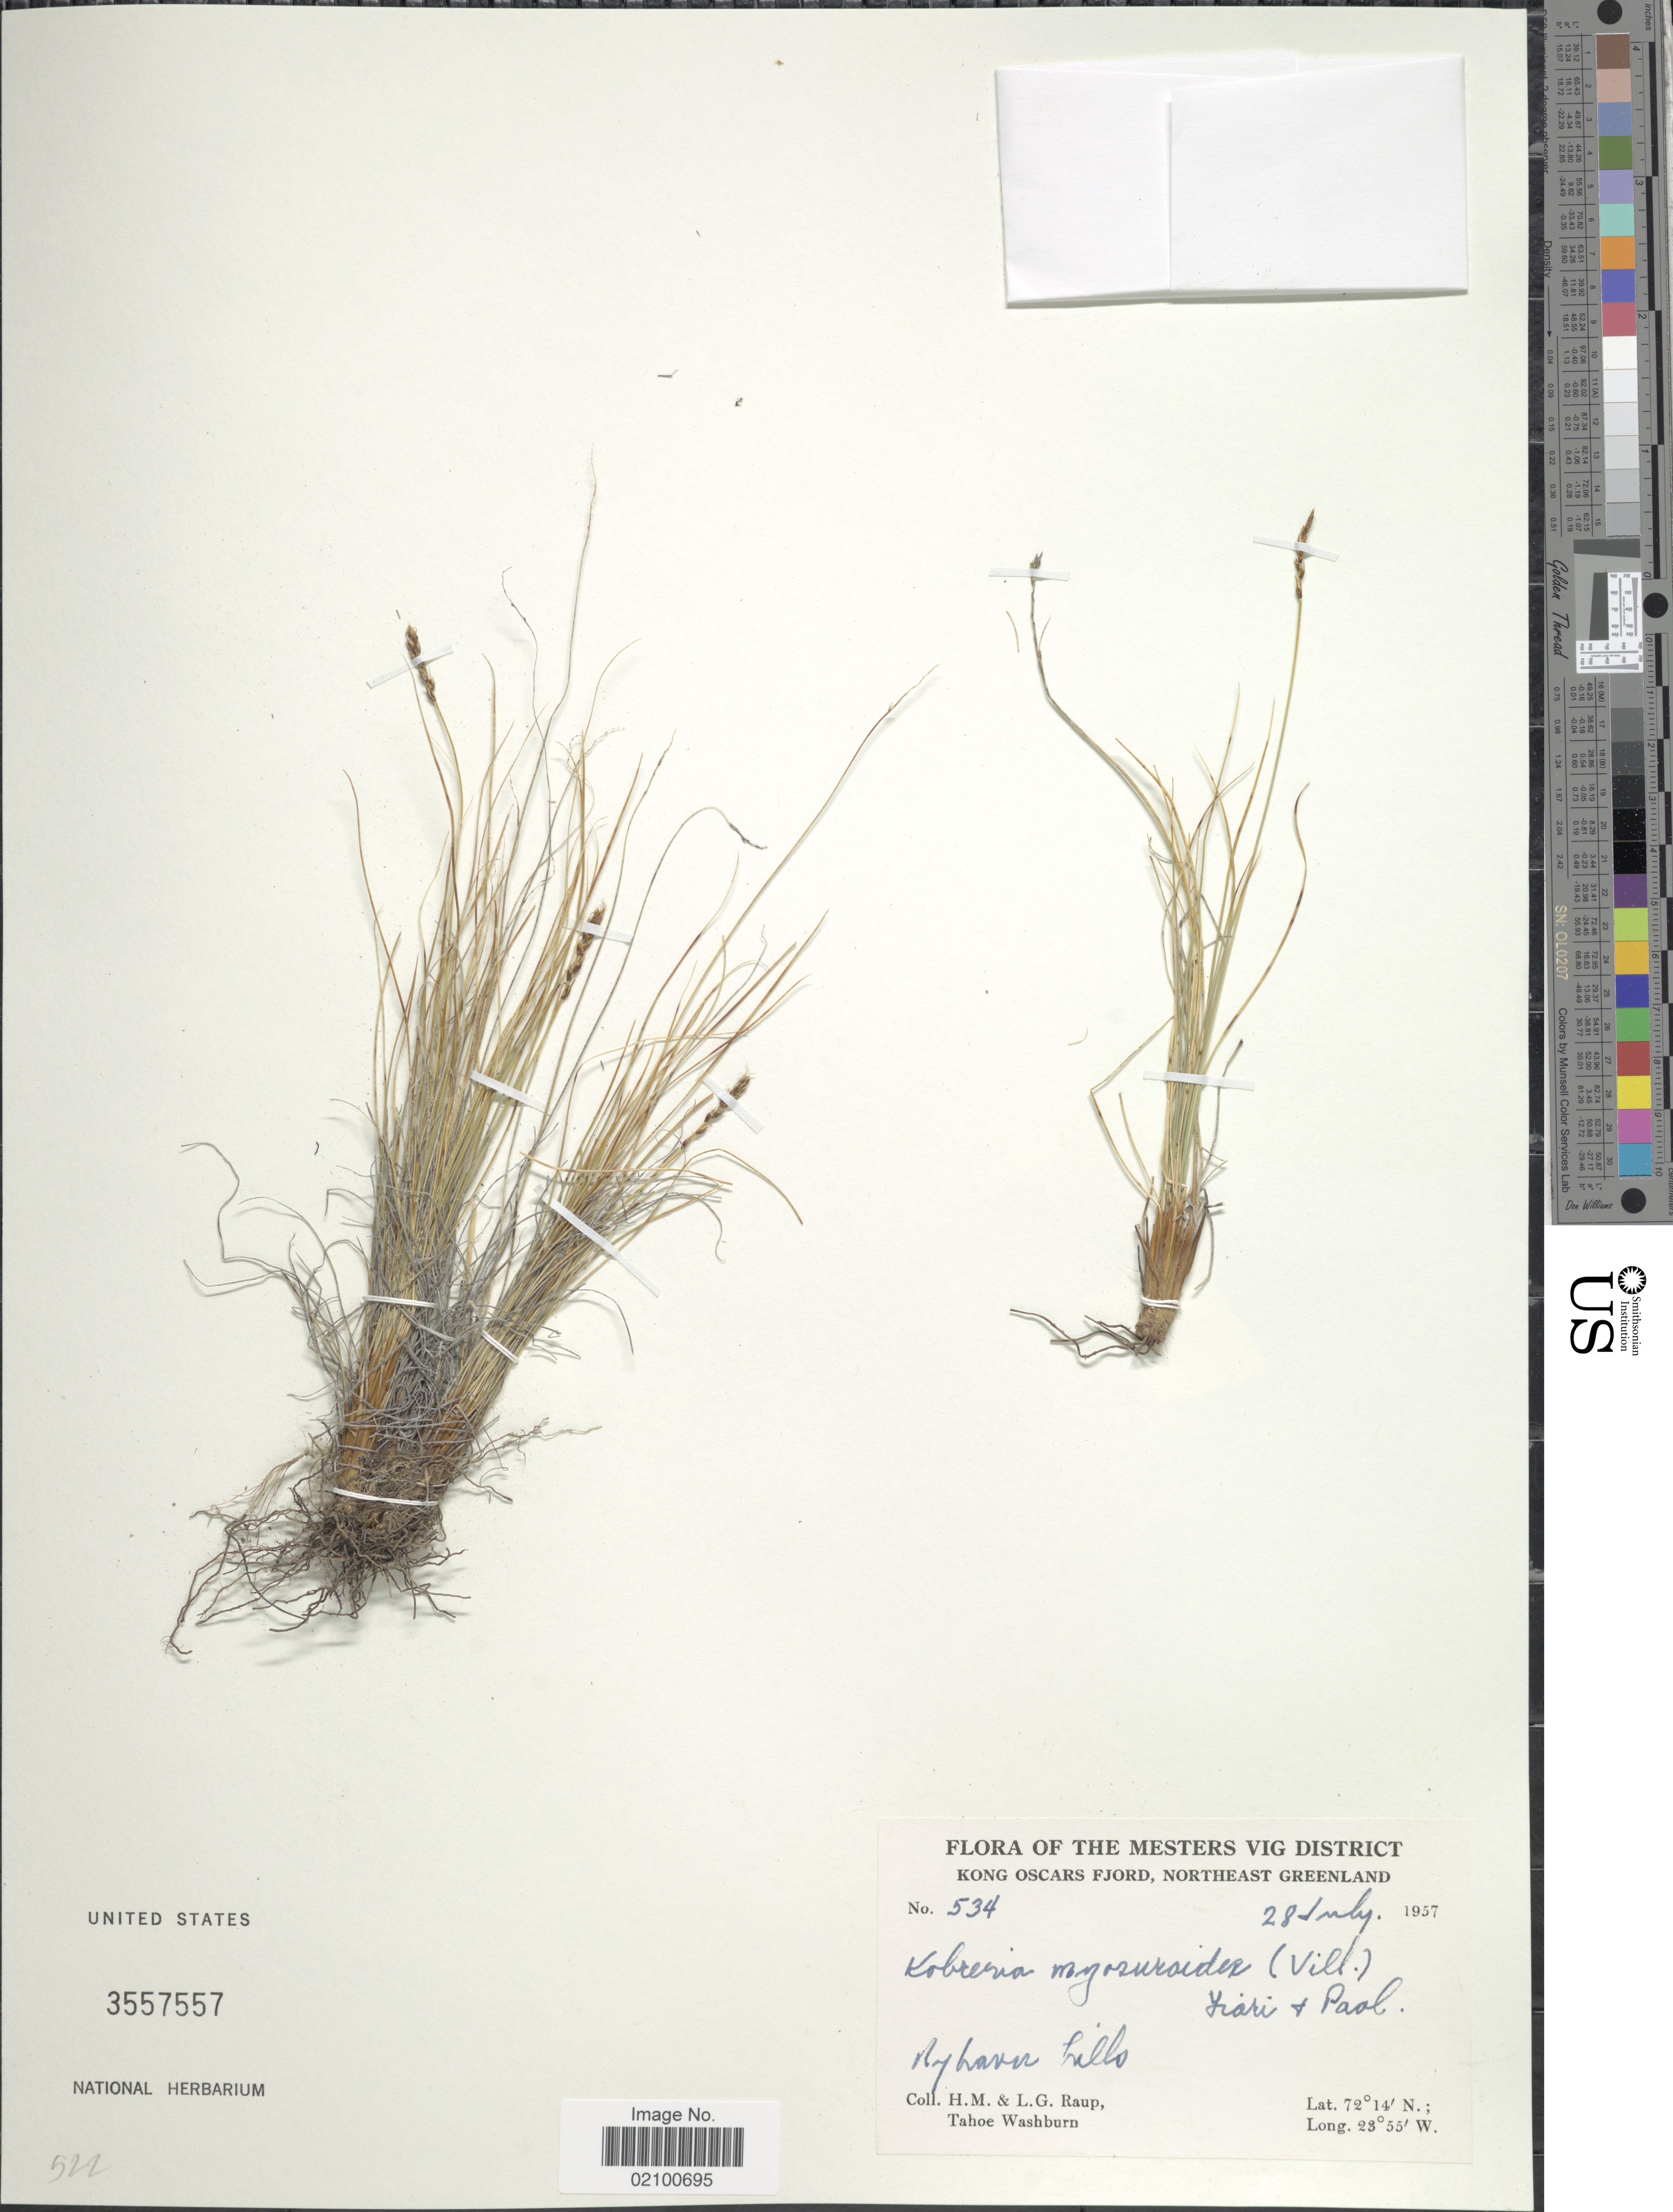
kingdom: Plantae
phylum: Tracheophyta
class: Liliopsida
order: Poales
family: Cyperaceae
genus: Carex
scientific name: Carex myosuroides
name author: Vill.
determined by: Strong, M. T., (US), Smithsonian Institution - National Museum of Natural History (UNITED STATES)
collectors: H. Raup, L. Raup & T. Washburn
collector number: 534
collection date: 1957-07-28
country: Greenland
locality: Mester Vig District, Kong Oscars Fjord, Northeast Greenland, Nyhavn hills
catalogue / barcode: US 3557557